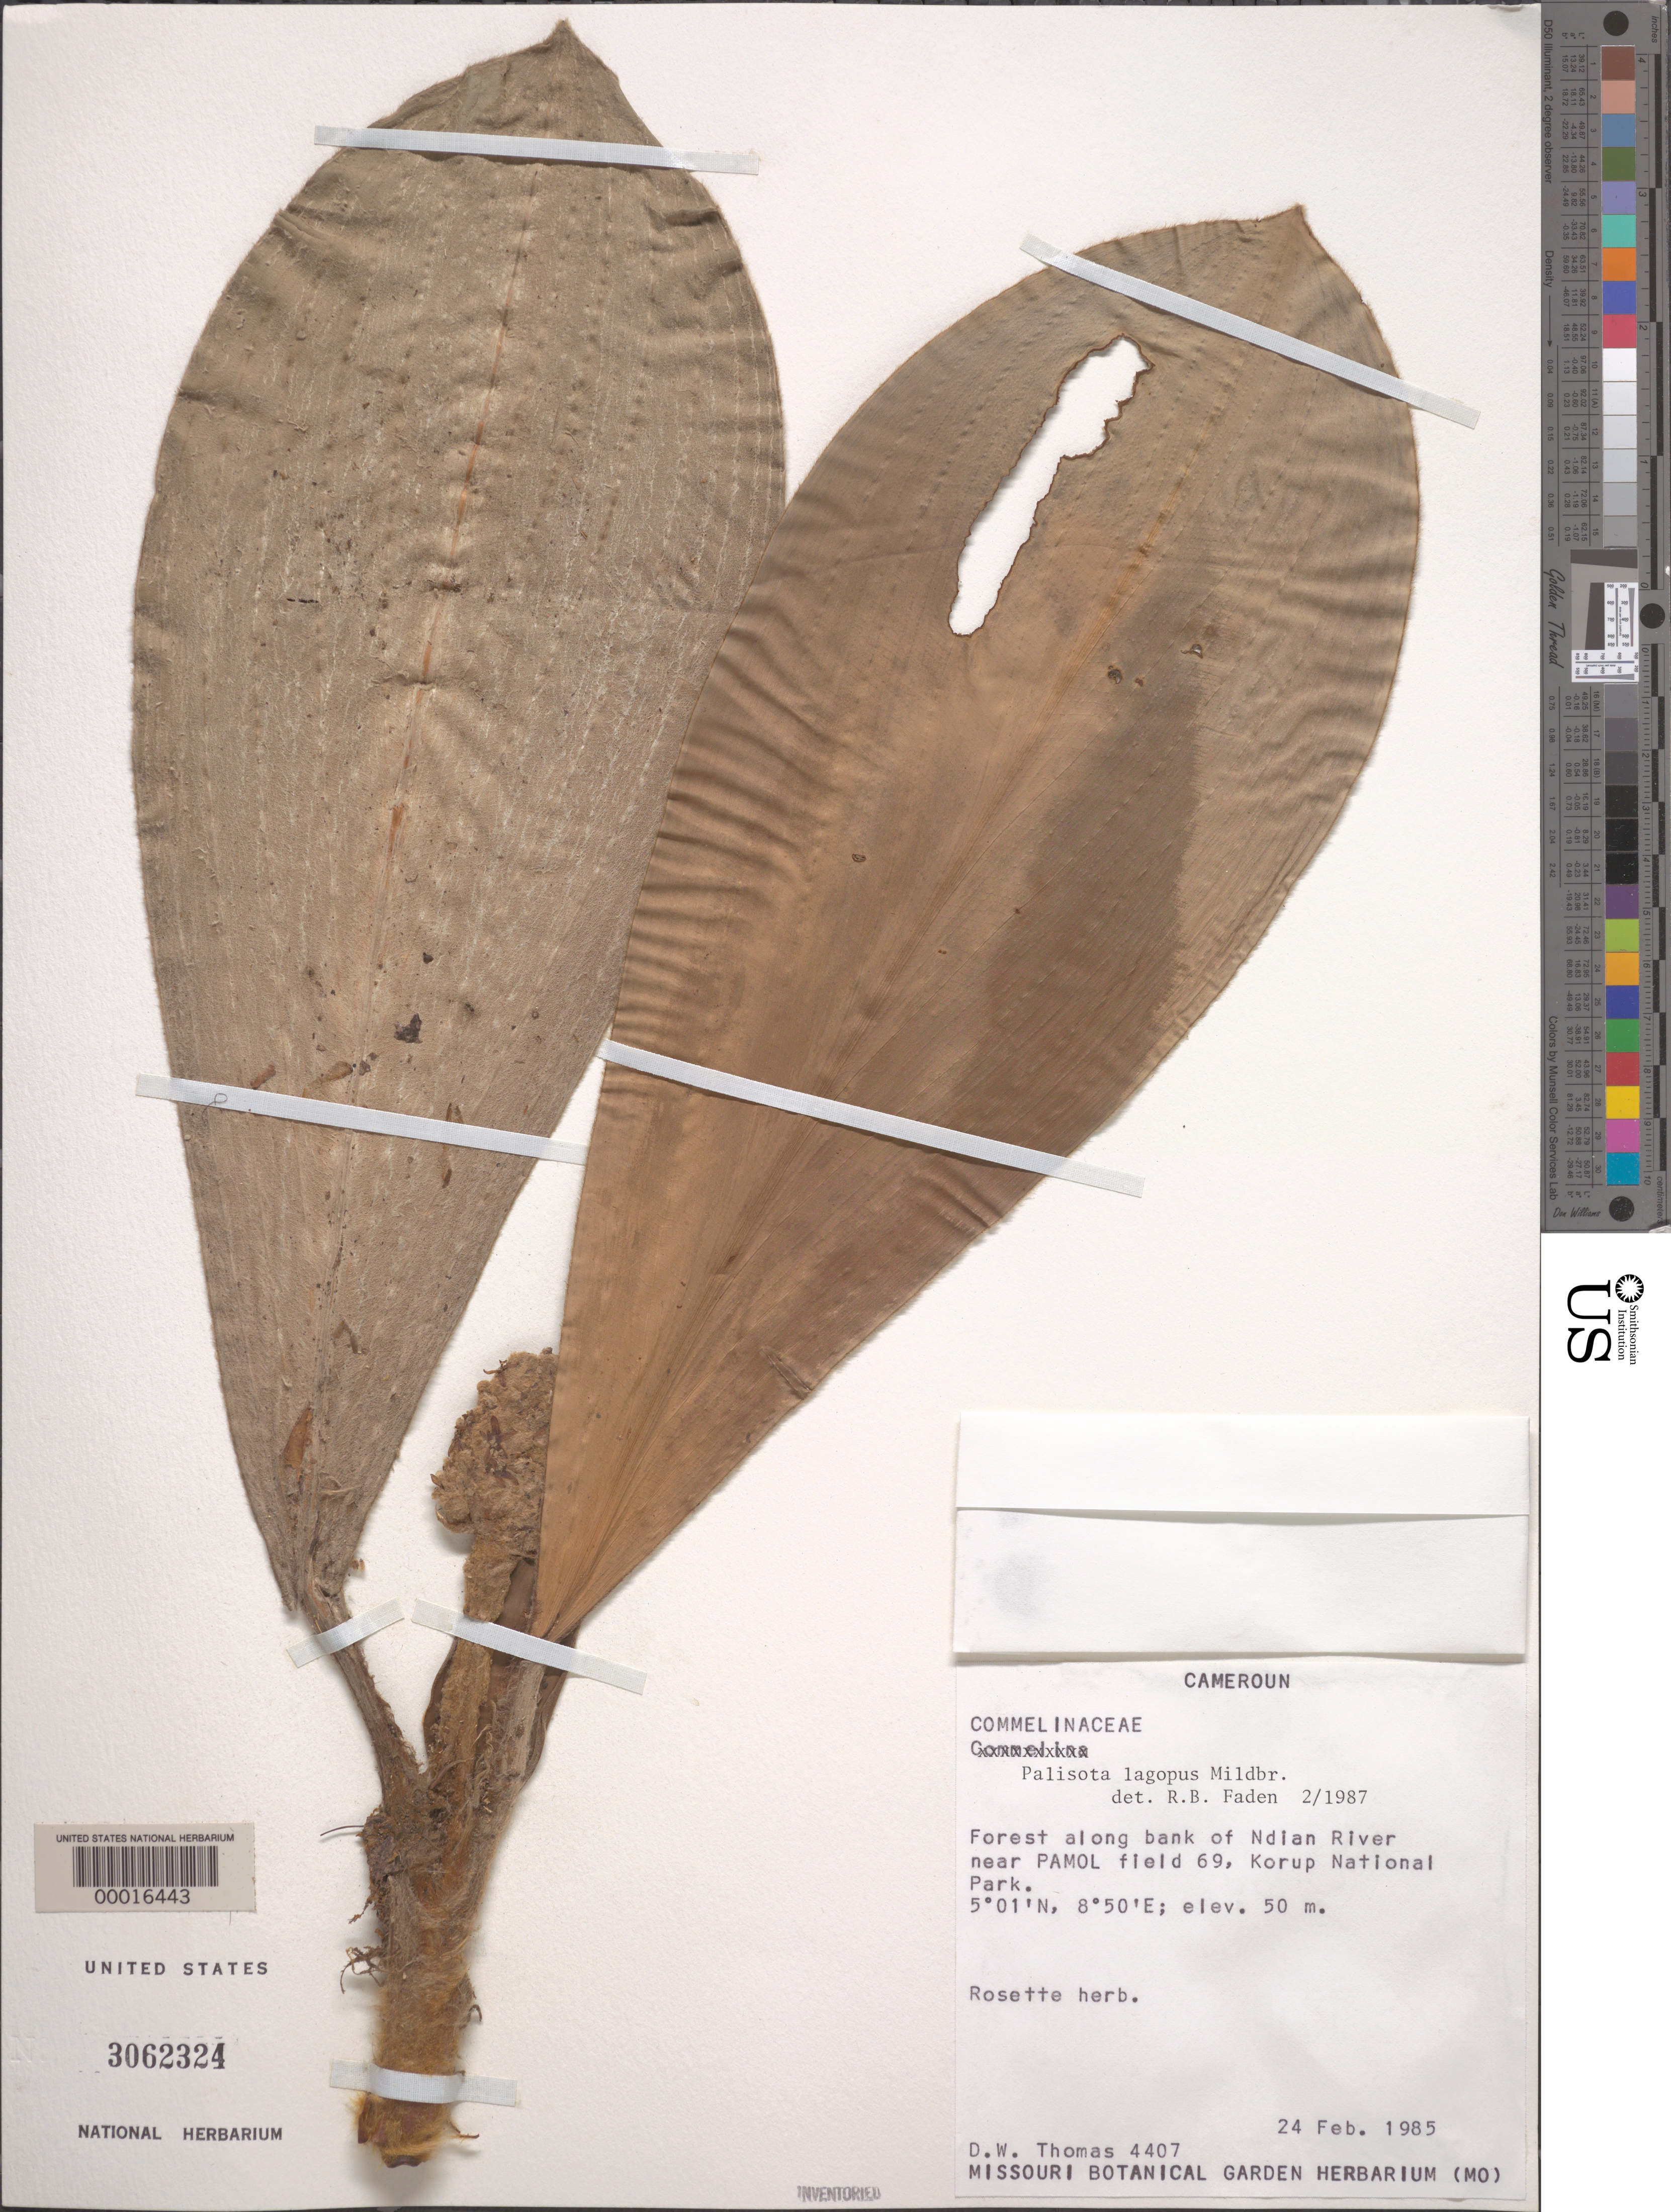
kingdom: Plantae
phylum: Tracheophyta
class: Liliopsida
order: Commelinales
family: Commelinaceae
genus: Palisota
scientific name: Palisota lagopus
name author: Mildbr.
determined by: Faden, Robert B., (US), Smithsonian Institution - National Museum of Natural History (UNITED STATES)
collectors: D. W. Thomas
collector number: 4407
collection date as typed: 24 Feb 1985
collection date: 1985-02-24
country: Cameroon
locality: Ndian river, near pamol field 69, korup nat'l. park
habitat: Forest along riverbank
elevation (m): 50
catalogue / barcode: US 3062324